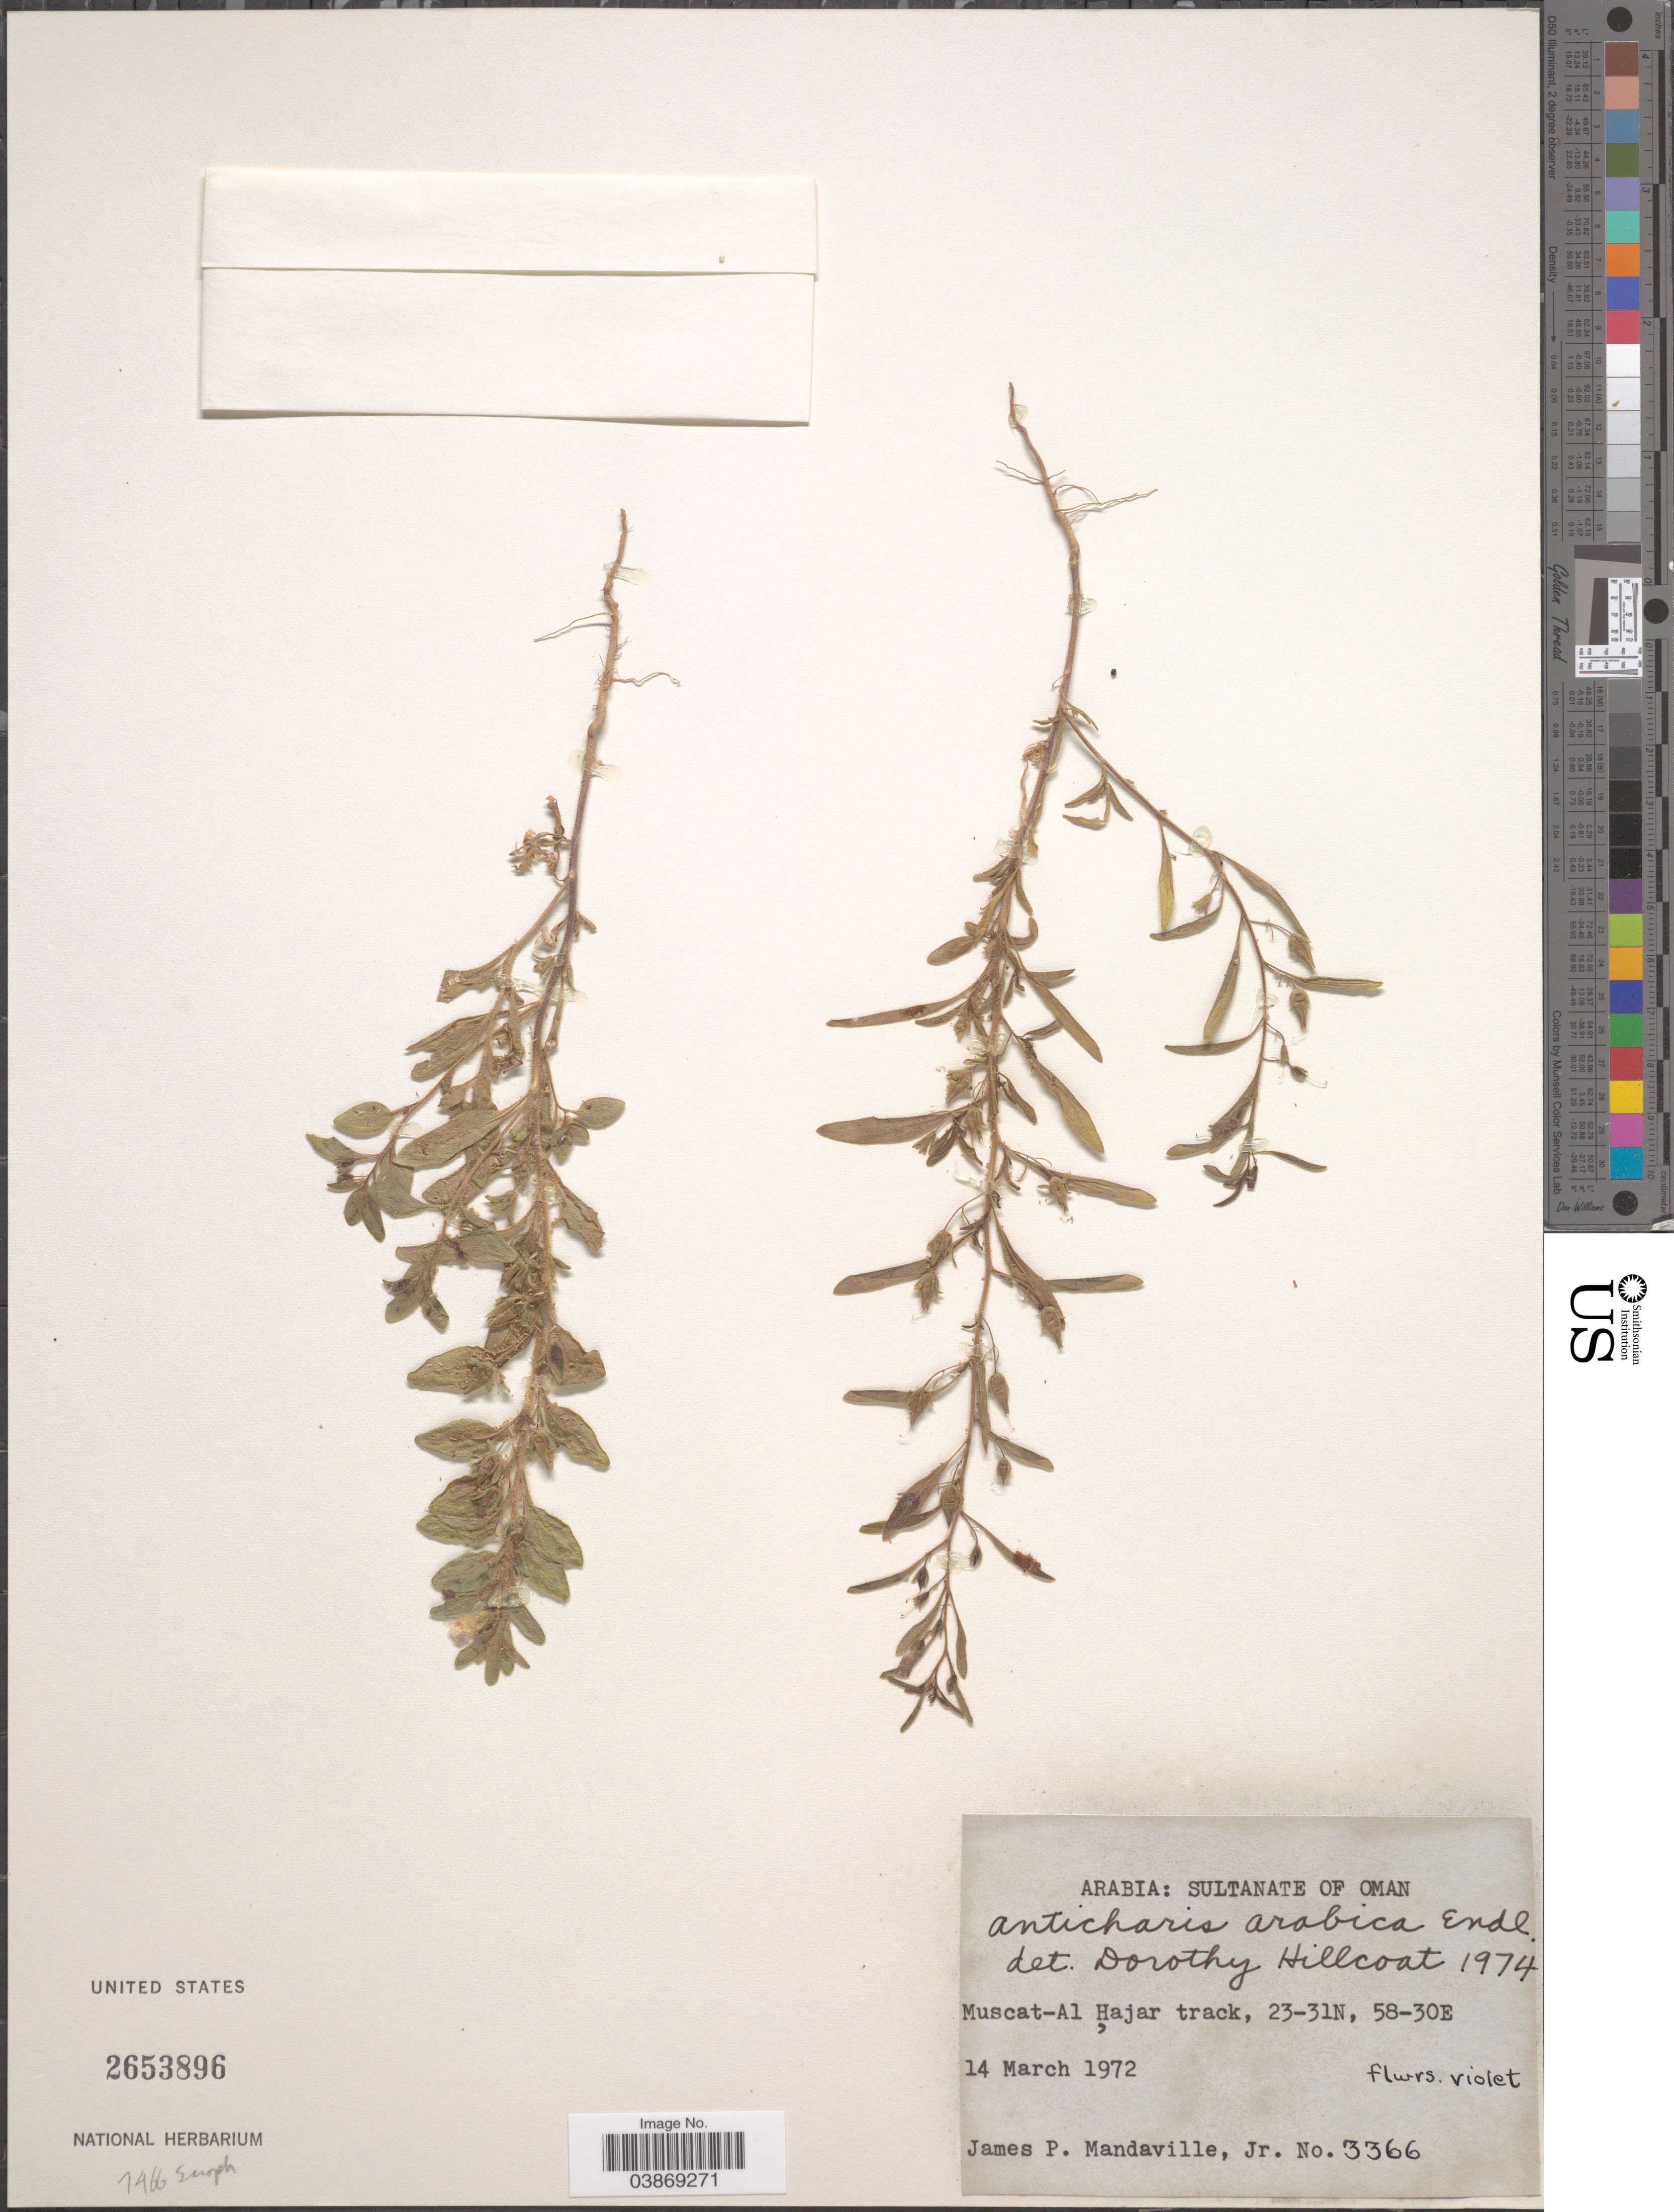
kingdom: Plantae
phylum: Tracheophyta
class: Magnoliopsida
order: Lamiales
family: Scrophulariaceae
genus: Anticharis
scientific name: Anticharis arabica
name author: Endl.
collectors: J. Mandaville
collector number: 3366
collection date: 1972-03-14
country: Oman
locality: Arabia: Sultanate of Oman. Muscat-Al Hajar track.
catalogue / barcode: US 2653896